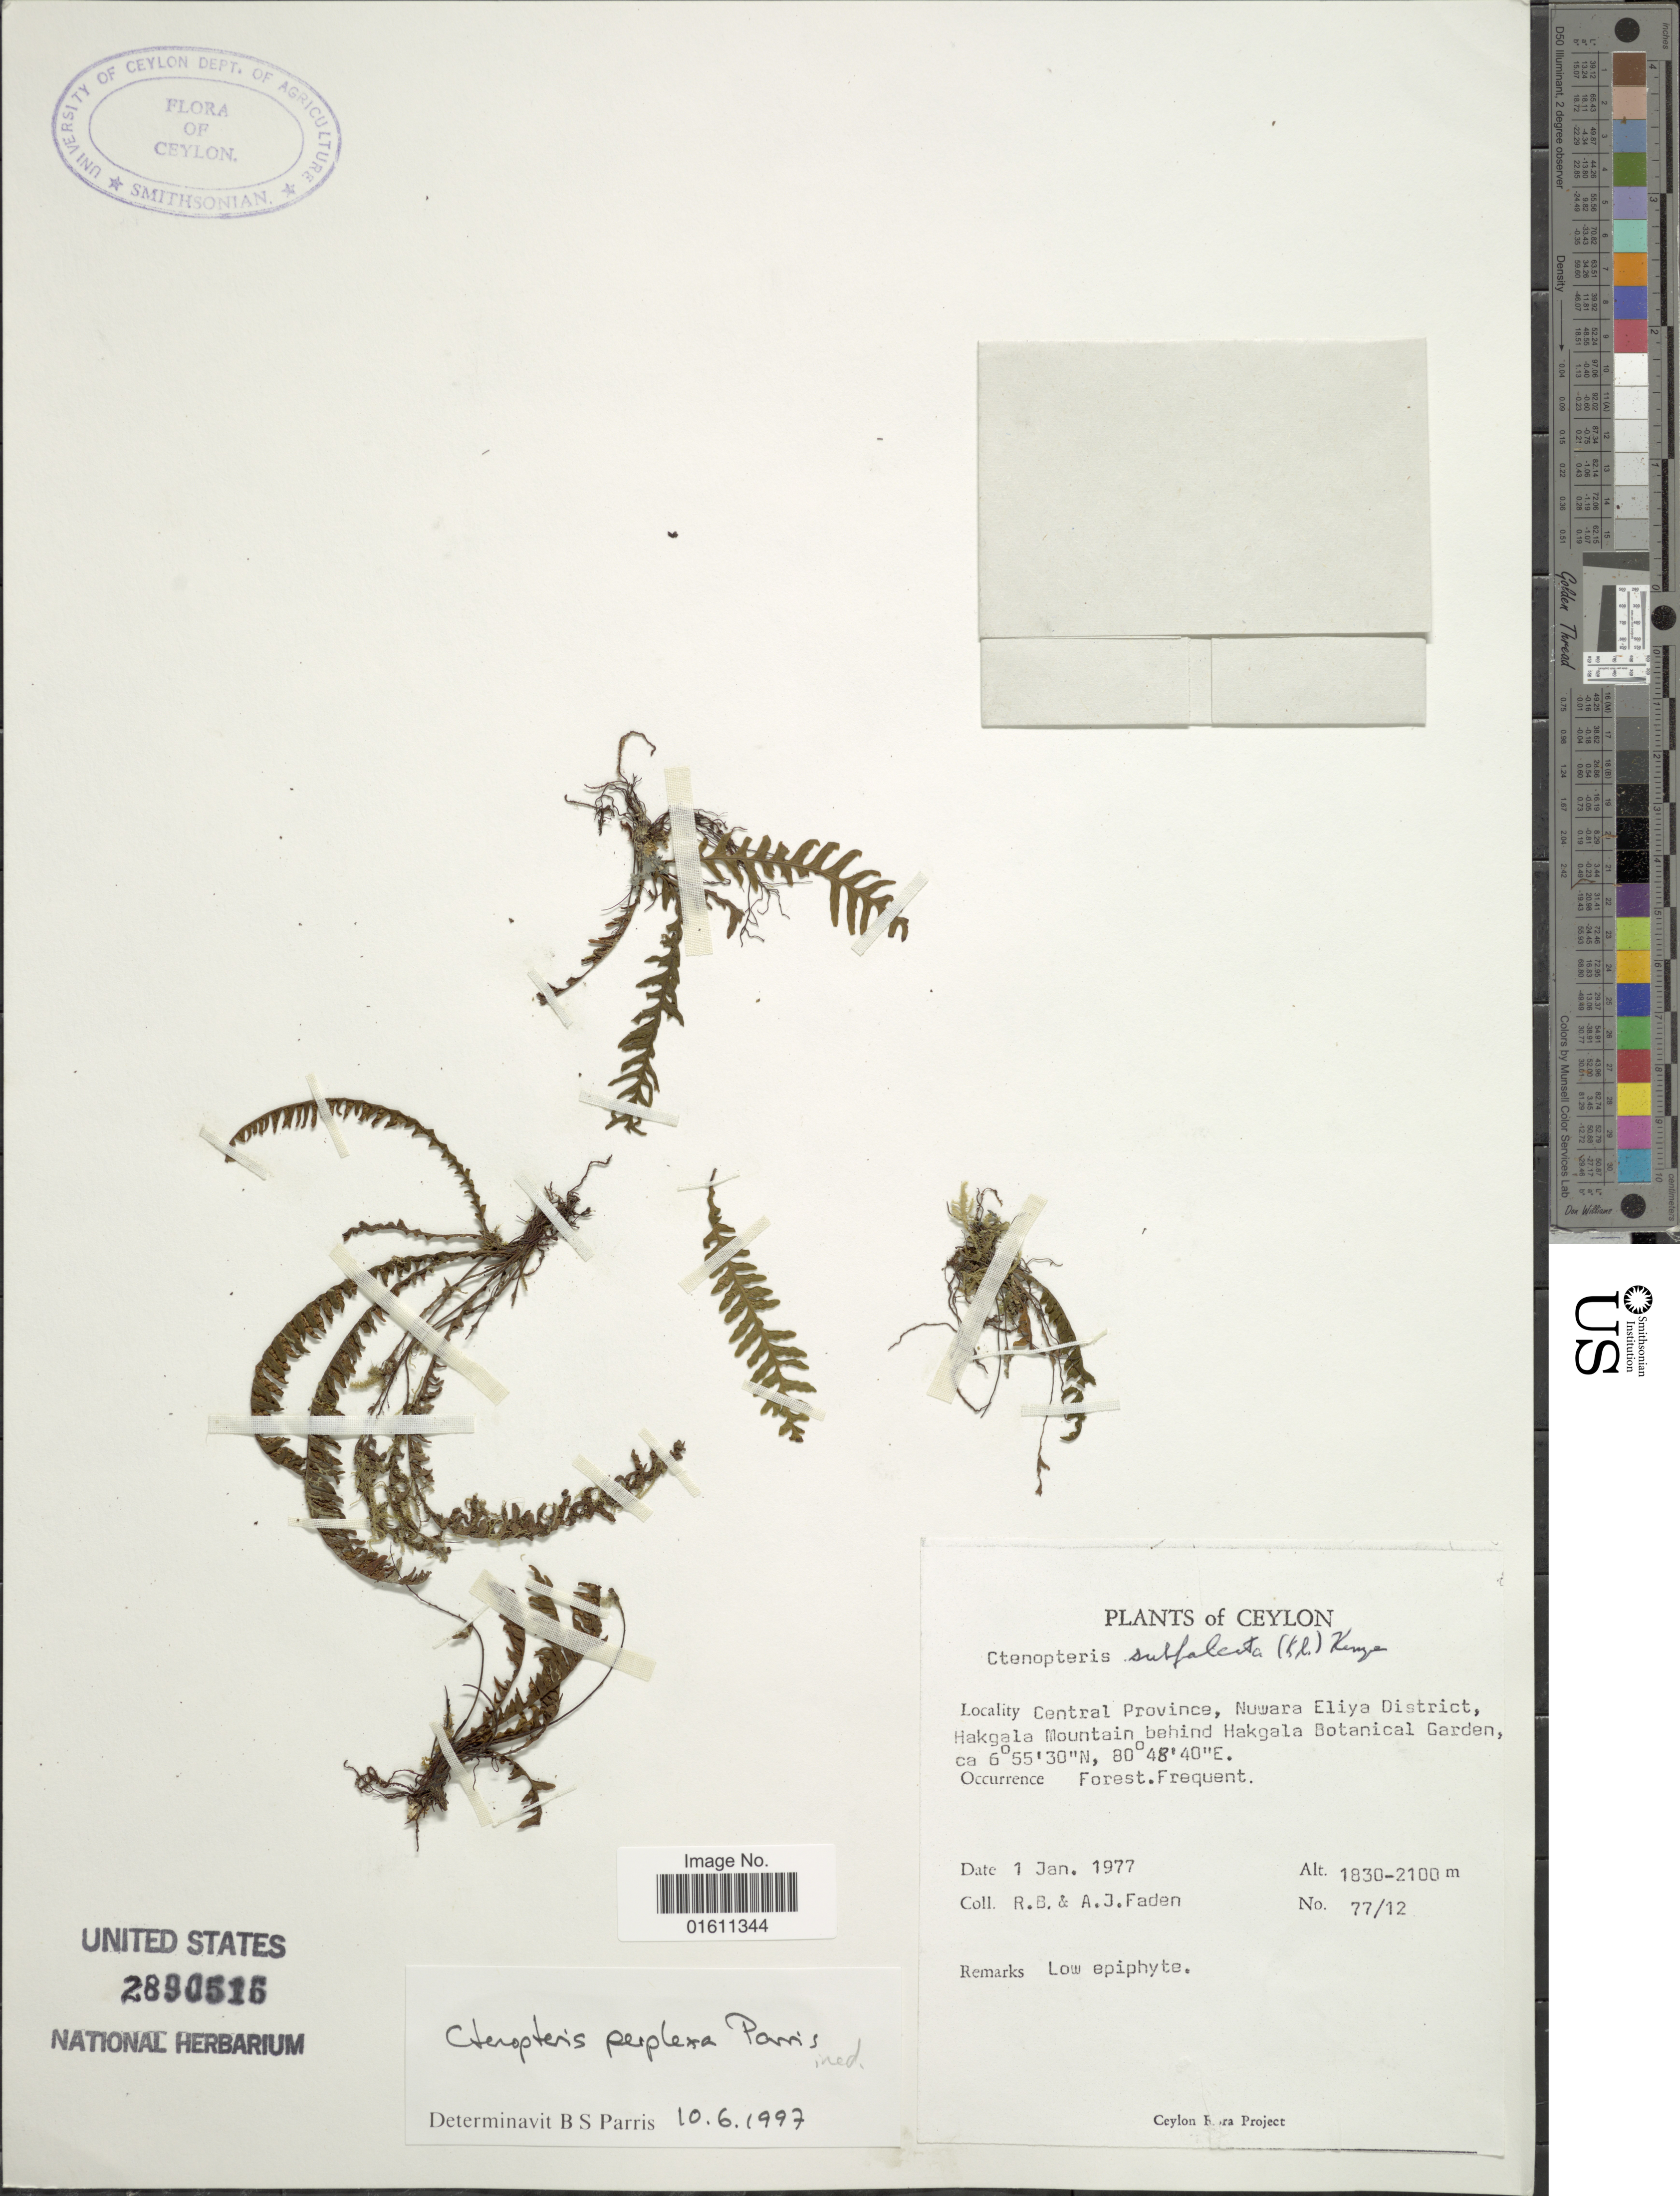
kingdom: Plantae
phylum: Tracheophyta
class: Polypodiopsida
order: Polypodiales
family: Polypodiaceae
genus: Tomophyllum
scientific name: Tomophyllum perplexum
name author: (Parris) Parris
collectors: R. B. Faden & A. J. Faden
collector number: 77/12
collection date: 1977-01-01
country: Sri Lanka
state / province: Central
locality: Ceylon, Cnetral Province, Nuwara Eliya District, Hakgala Mountain behind Hakgala Botanical Garden.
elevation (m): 1830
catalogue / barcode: US 2890516